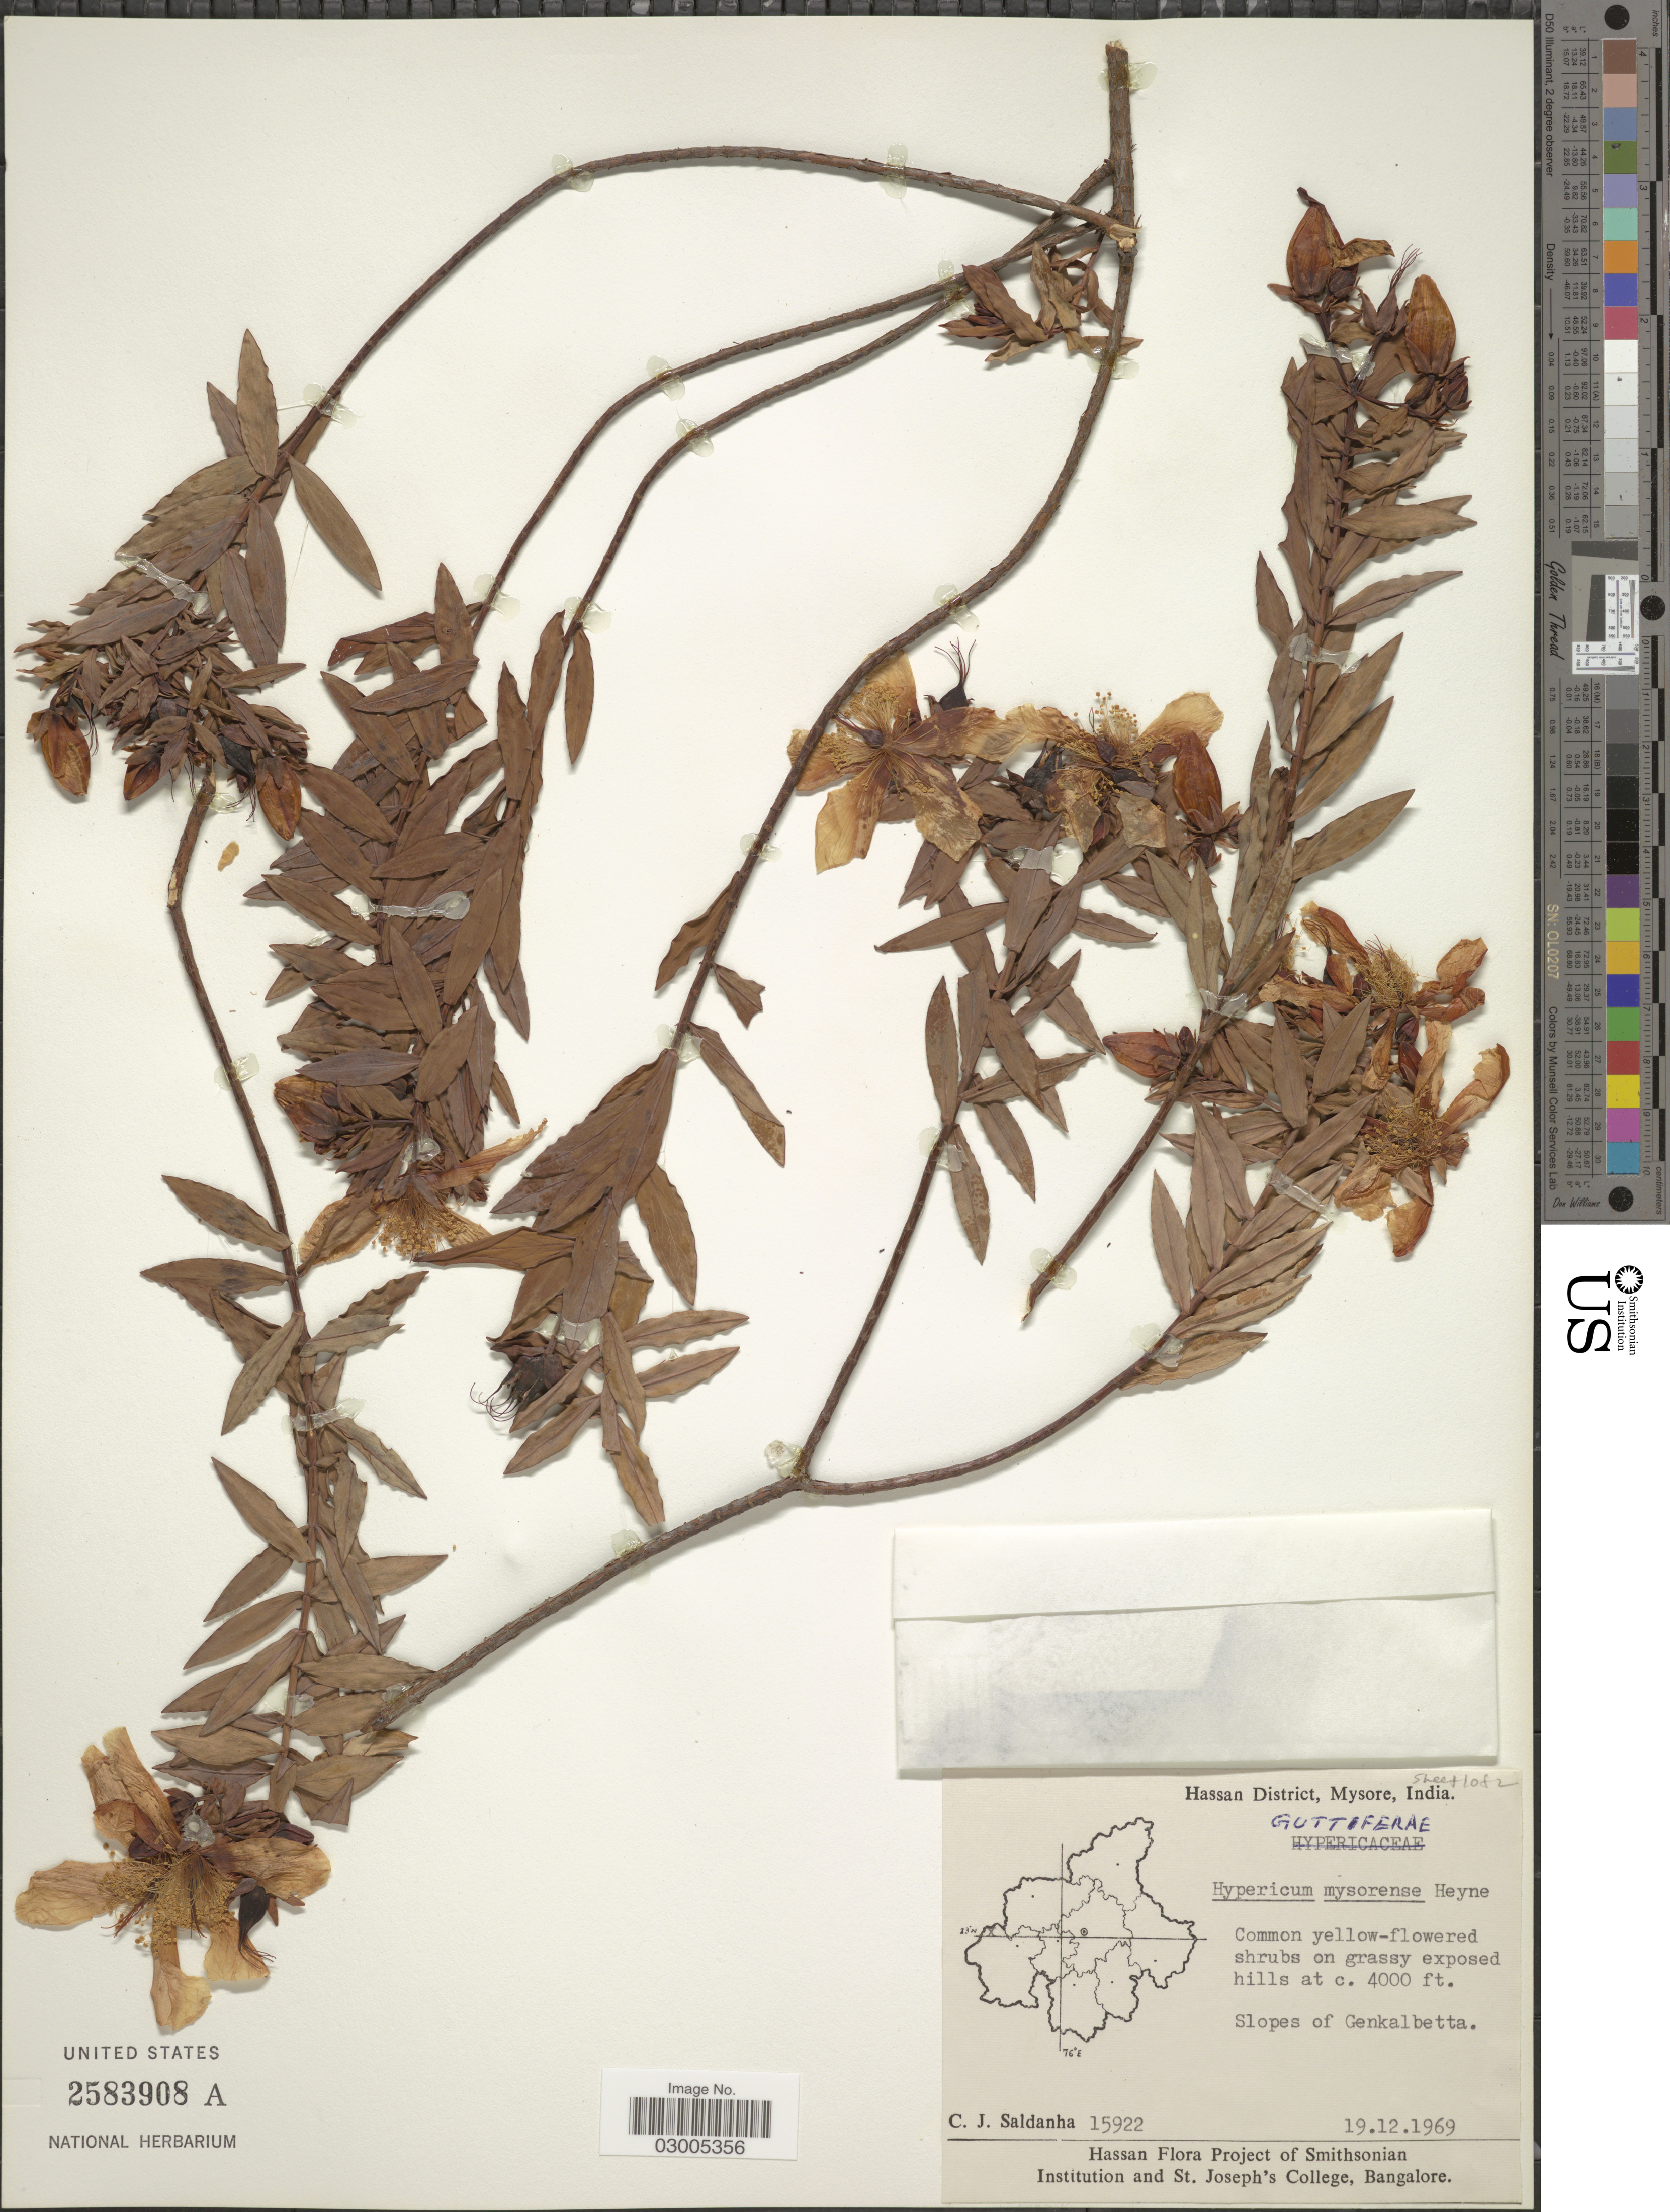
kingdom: Plantae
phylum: Tracheophyta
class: Magnoliopsida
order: Malpighiales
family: Hypericaceae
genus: Hypericum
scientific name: Hypericum mysorense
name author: F. Heyne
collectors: C. J. Saldanha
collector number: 15922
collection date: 1969-12-29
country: India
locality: Hassan District, Mysore. Slopes of Genkalbetta.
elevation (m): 1219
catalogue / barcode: US 2583908A